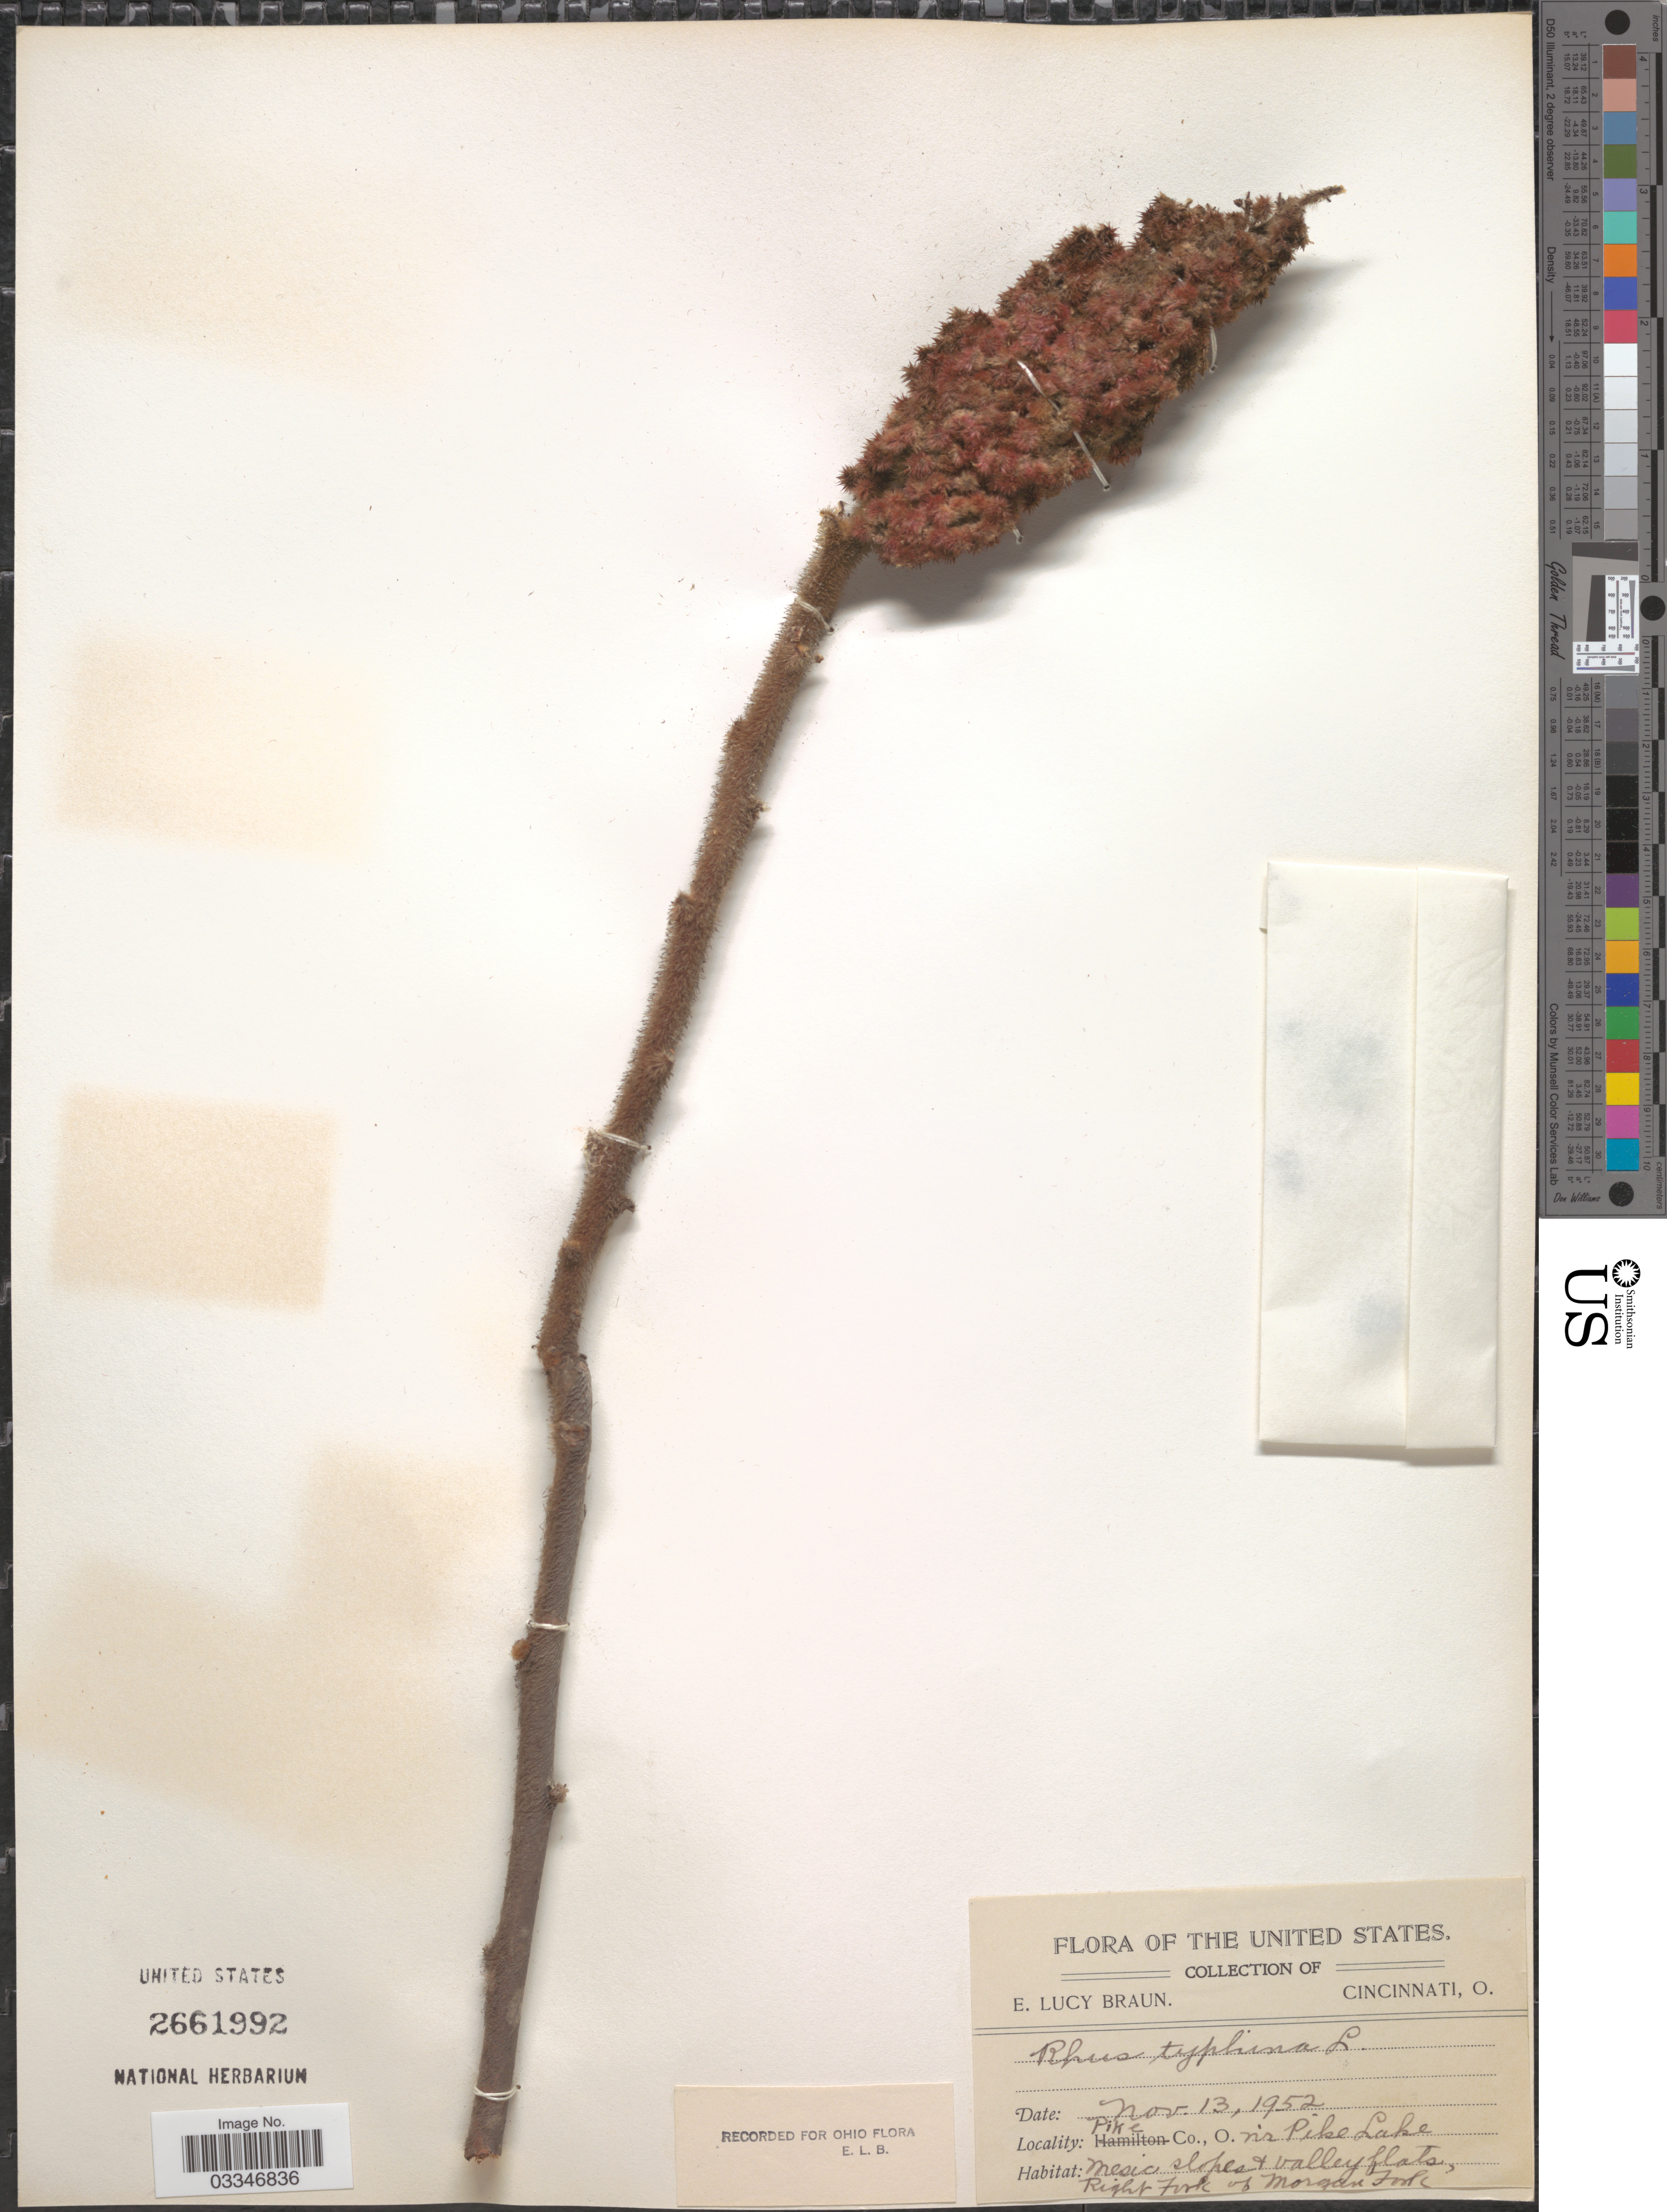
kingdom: Plantae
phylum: Tracheophyta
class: Magnoliopsida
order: Sapindales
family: Anacardiaceae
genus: Rhus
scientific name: Rhus typhina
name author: L.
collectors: E. L. Braun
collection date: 1952-11-13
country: United States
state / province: Ohio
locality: Pike Co., nr Pike Lake, Mesic slopes & valley flats, Right Fork of Morgan Fork.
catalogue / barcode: US 2661992